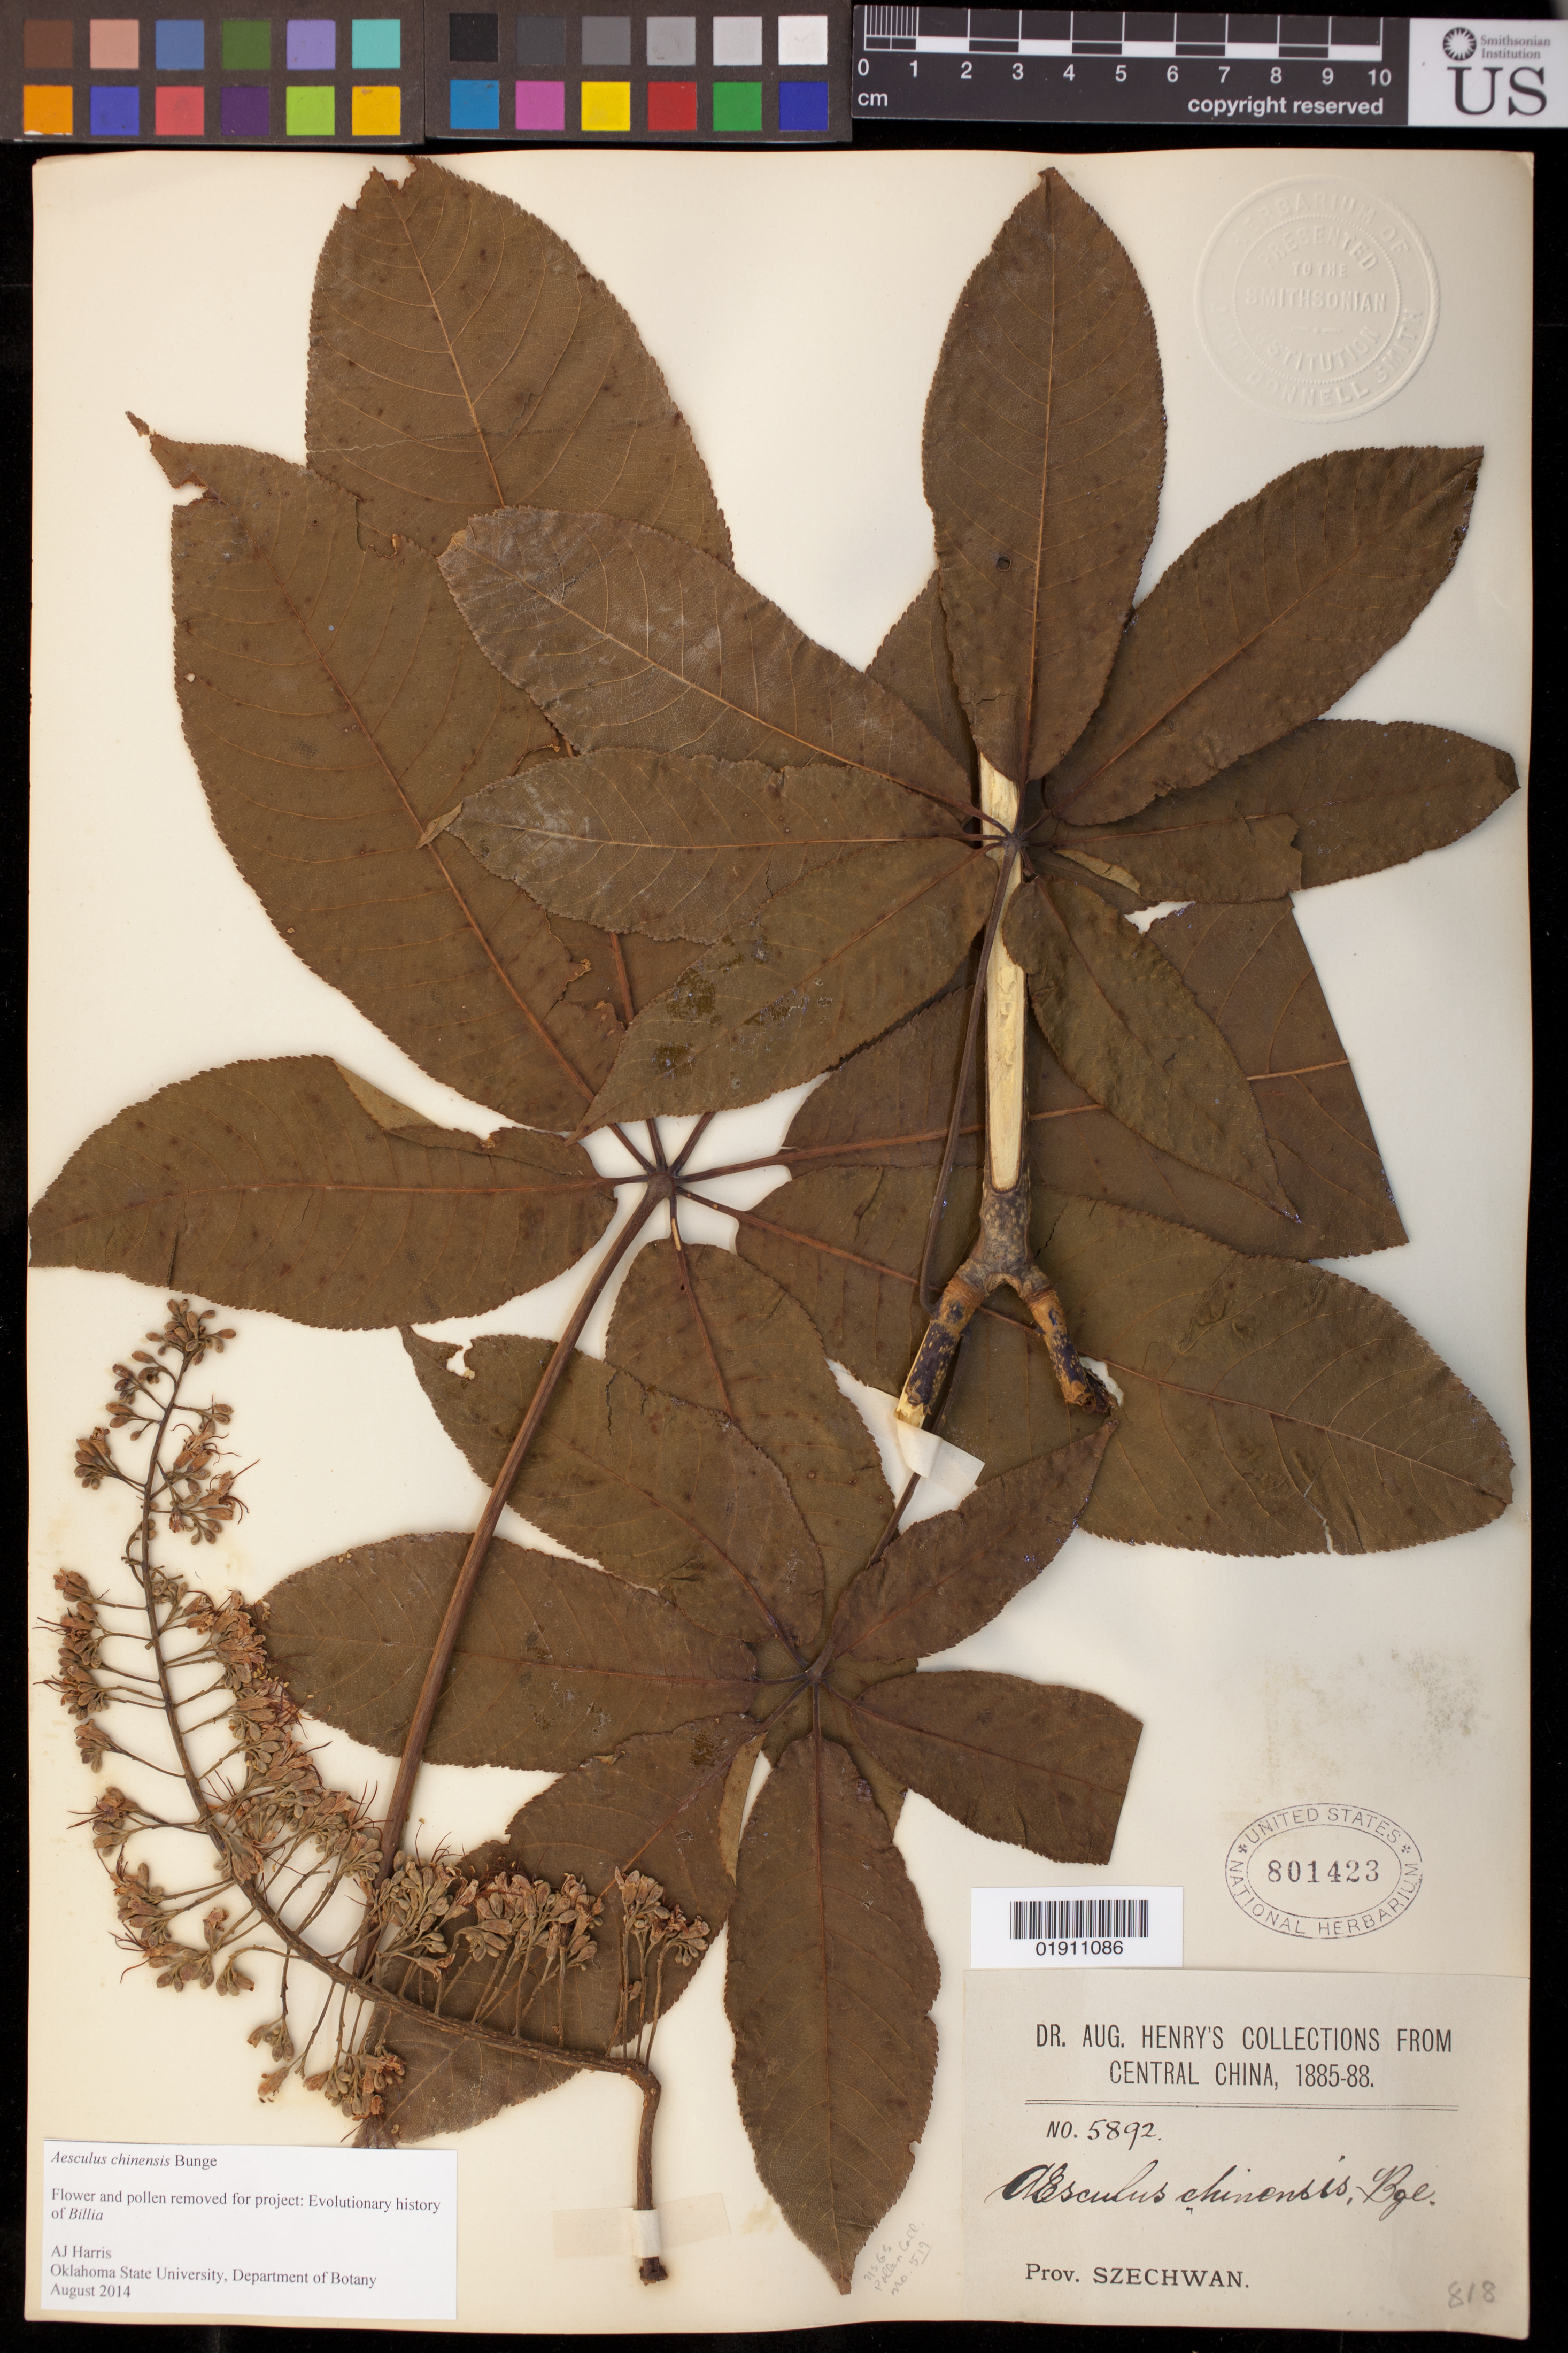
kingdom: Plantae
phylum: Tracheophyta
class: Magnoliopsida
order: Sapindales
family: Sapindaceae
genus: Aesculus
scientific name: Aesculus chinensis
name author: Bunge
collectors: A. Henry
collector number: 5892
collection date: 1885/1888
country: China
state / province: Sichuan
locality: Szechwan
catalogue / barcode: US 801423